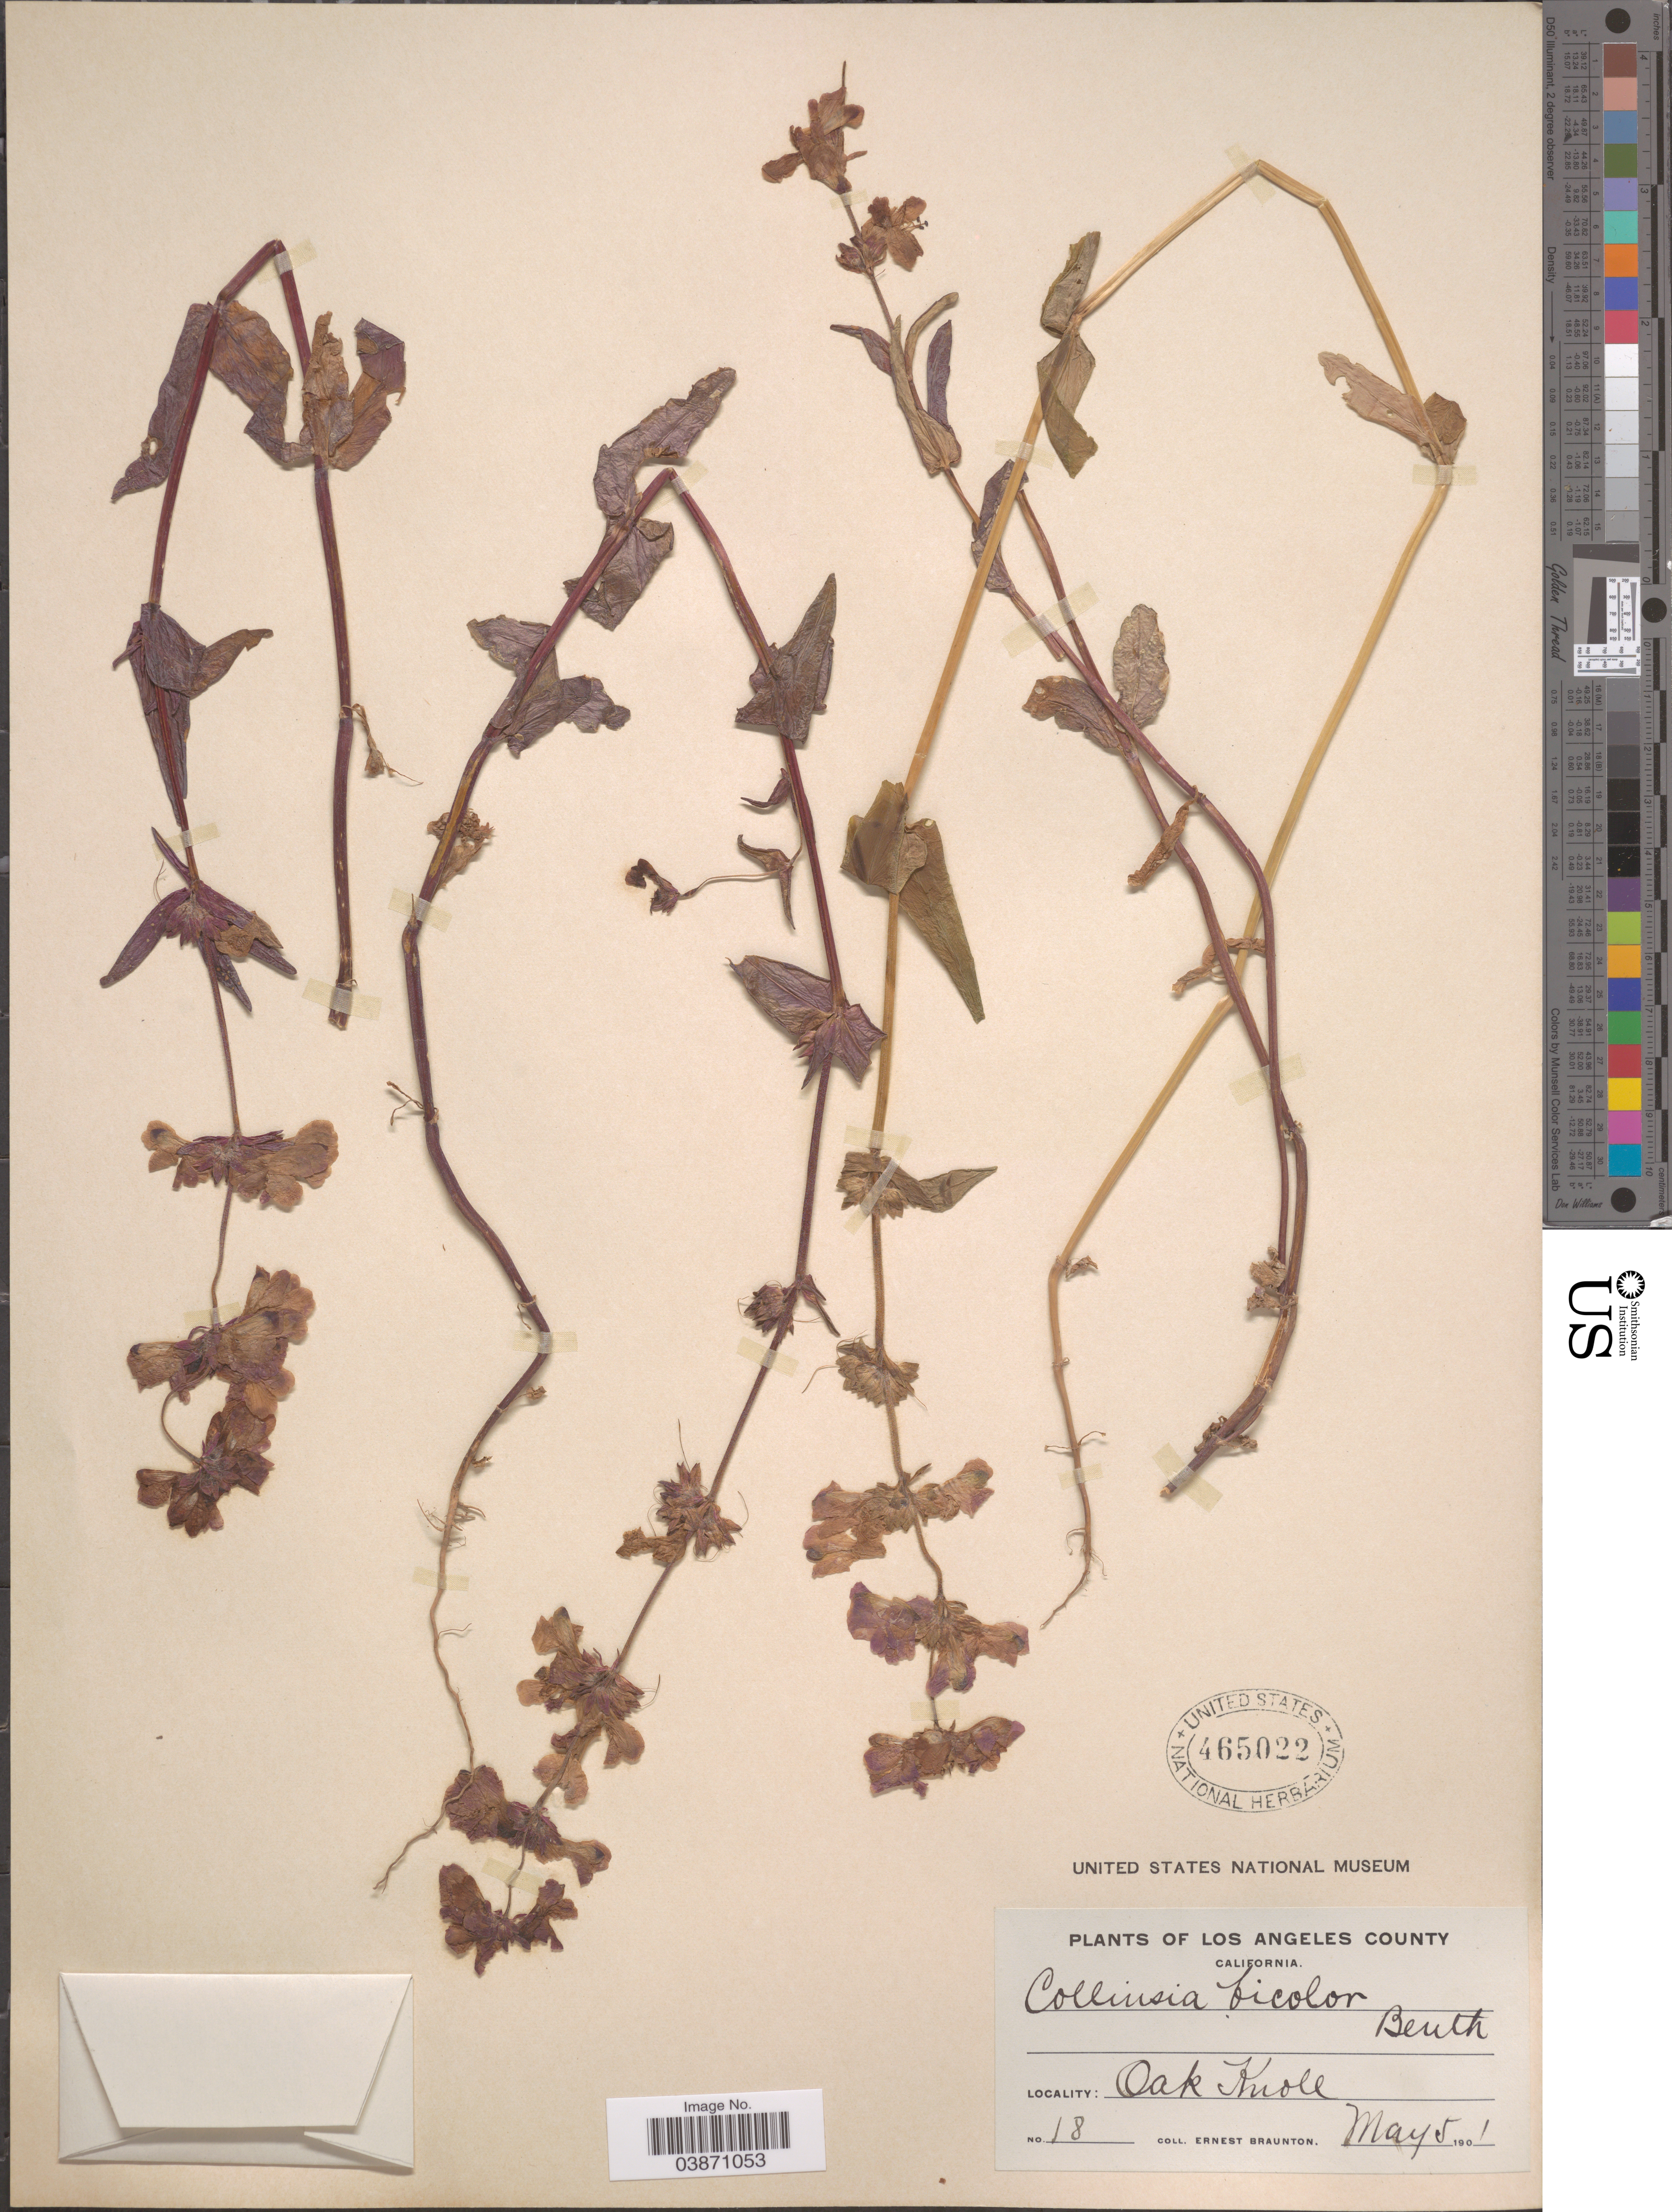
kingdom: Plantae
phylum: Tracheophyta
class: Magnoliopsida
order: Lamiales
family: Plantaginaceae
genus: Collinsia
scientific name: Collinsia bicolor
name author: Raf.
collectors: E. Braunton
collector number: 18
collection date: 1901-05-05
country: United States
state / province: California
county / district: Los Angeles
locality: Los Angeles County. Oak Knoll.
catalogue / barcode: US 465022